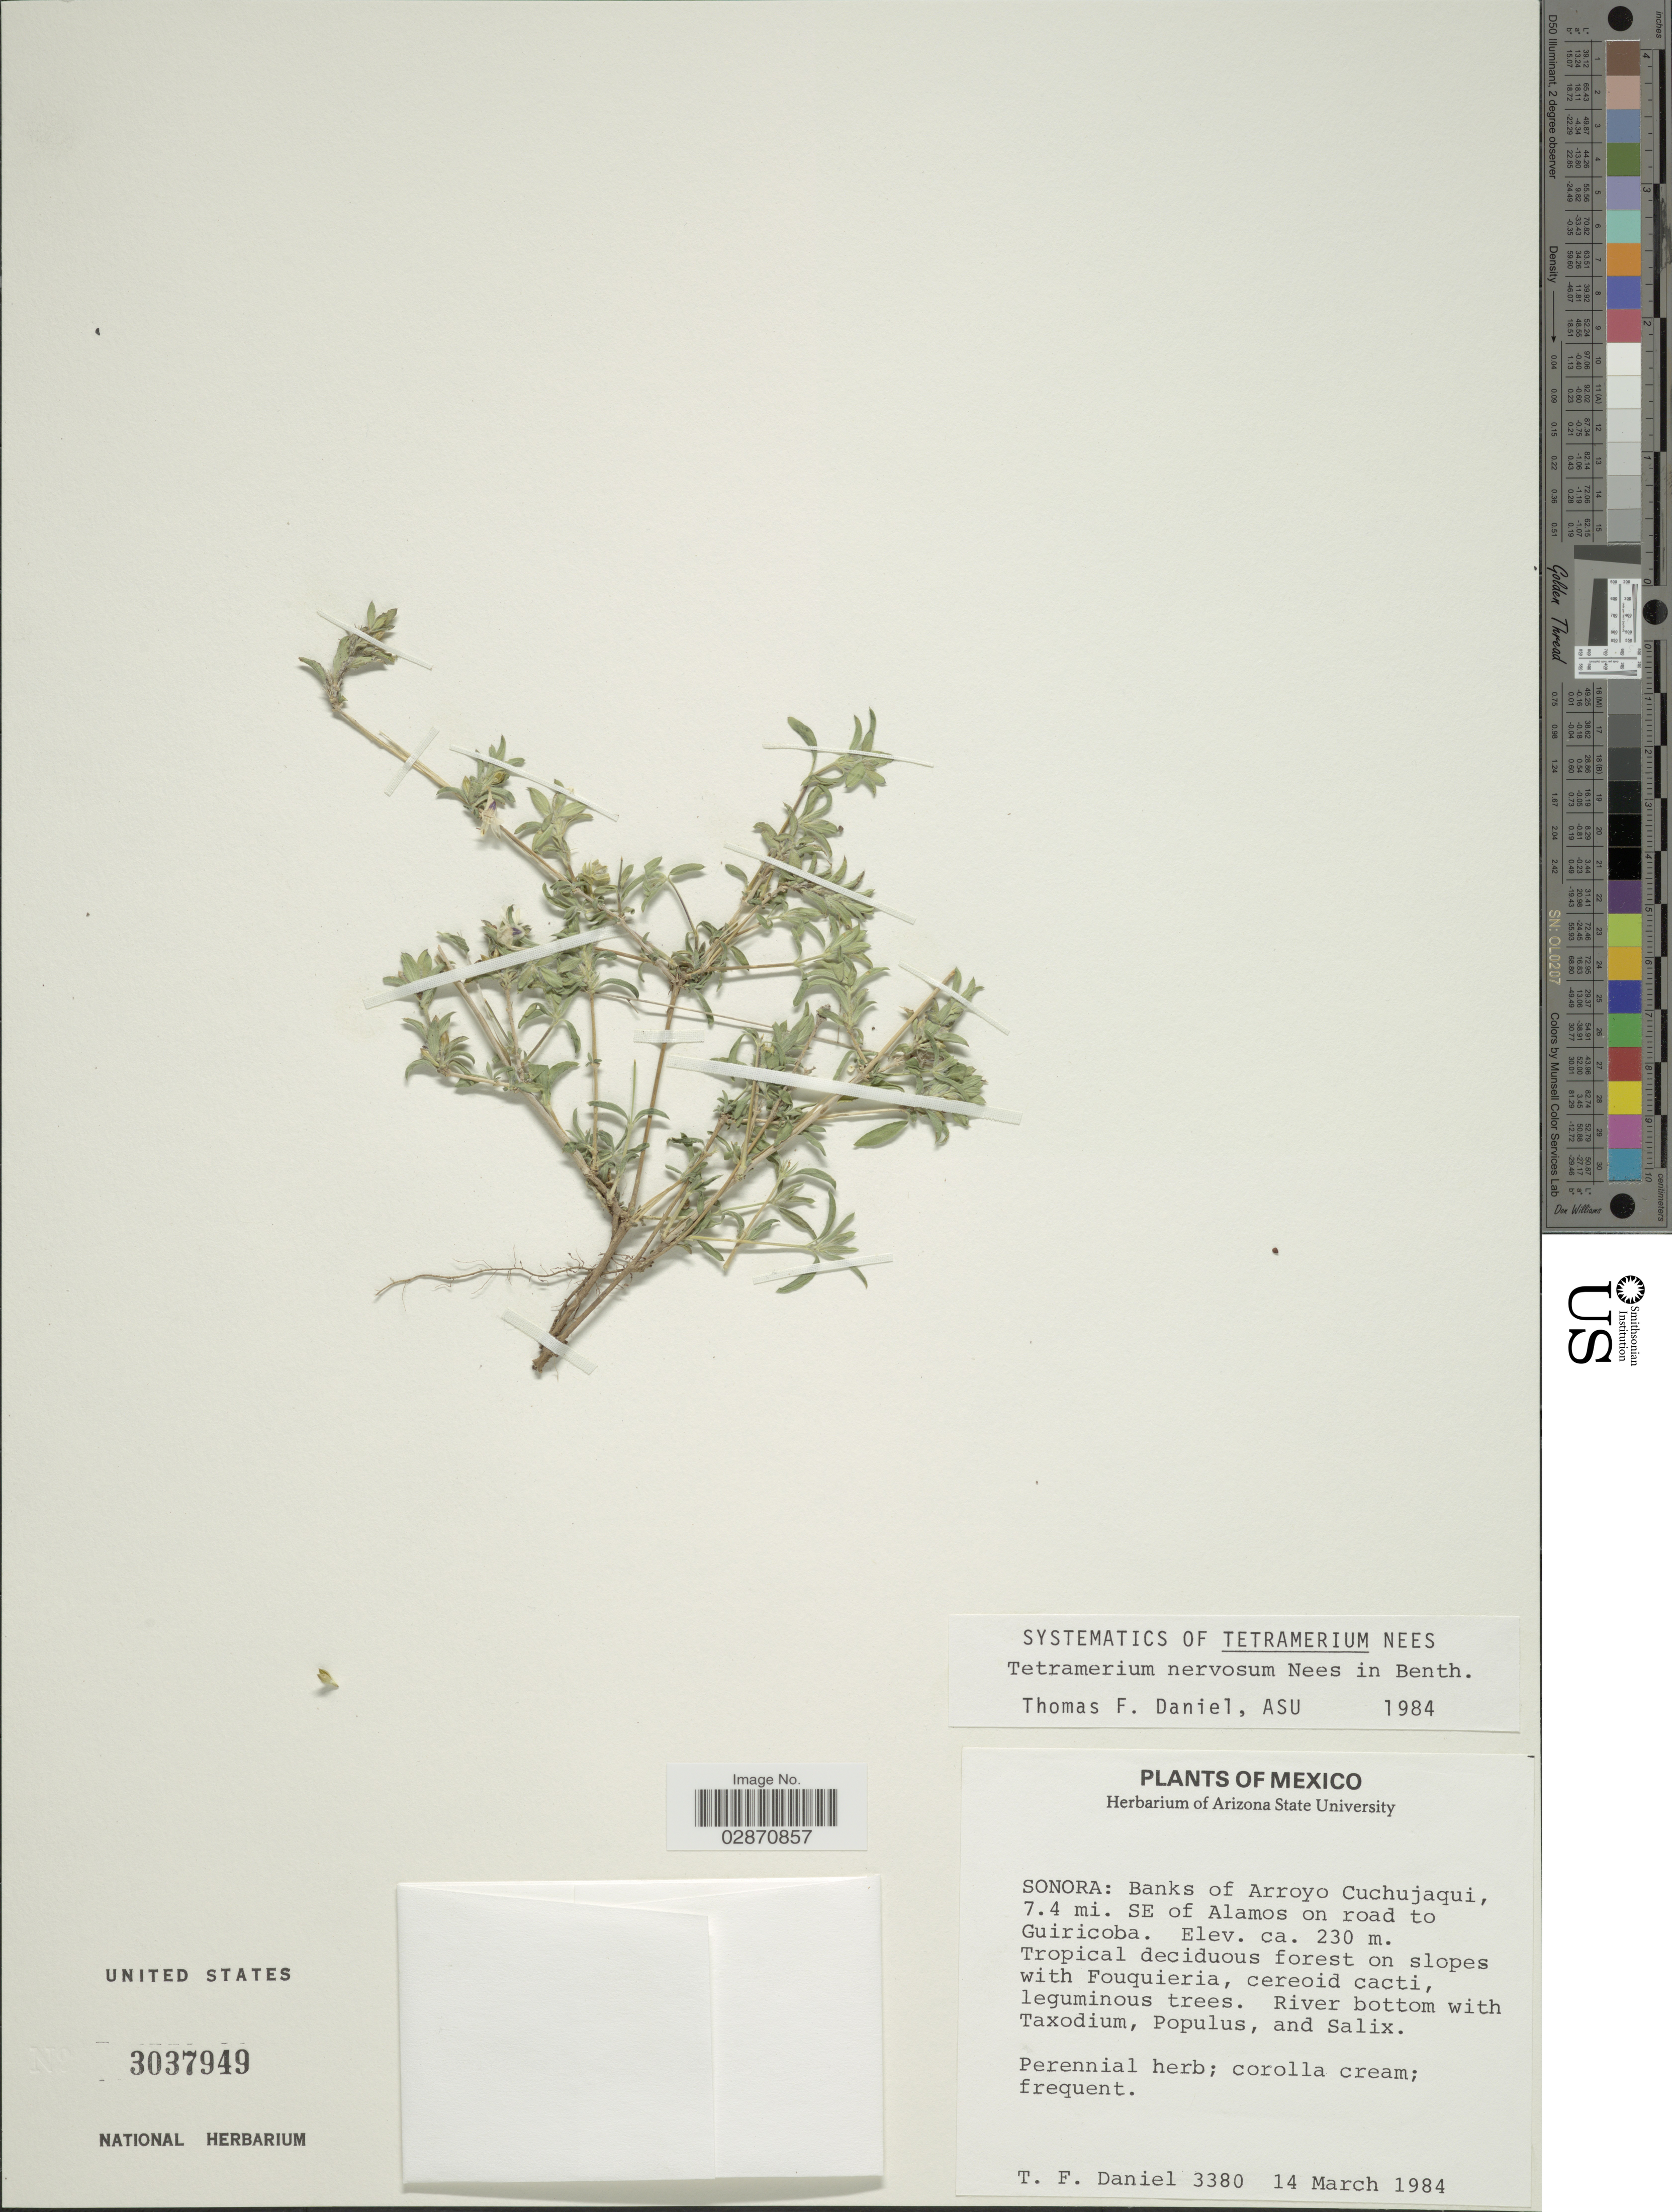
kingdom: Plantae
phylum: Tracheophyta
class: Magnoliopsida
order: Lamiales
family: Acanthaceae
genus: Tetramerium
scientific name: Tetramerium nervosum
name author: Nees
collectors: T. F. Daniel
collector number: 3380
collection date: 1984-03-14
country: Mexico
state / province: Sonora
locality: Banks of Arroyo Cuchujaqui, 7.4 mi. SE of Alamos on road to Guiricoba.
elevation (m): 230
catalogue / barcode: US 3037949